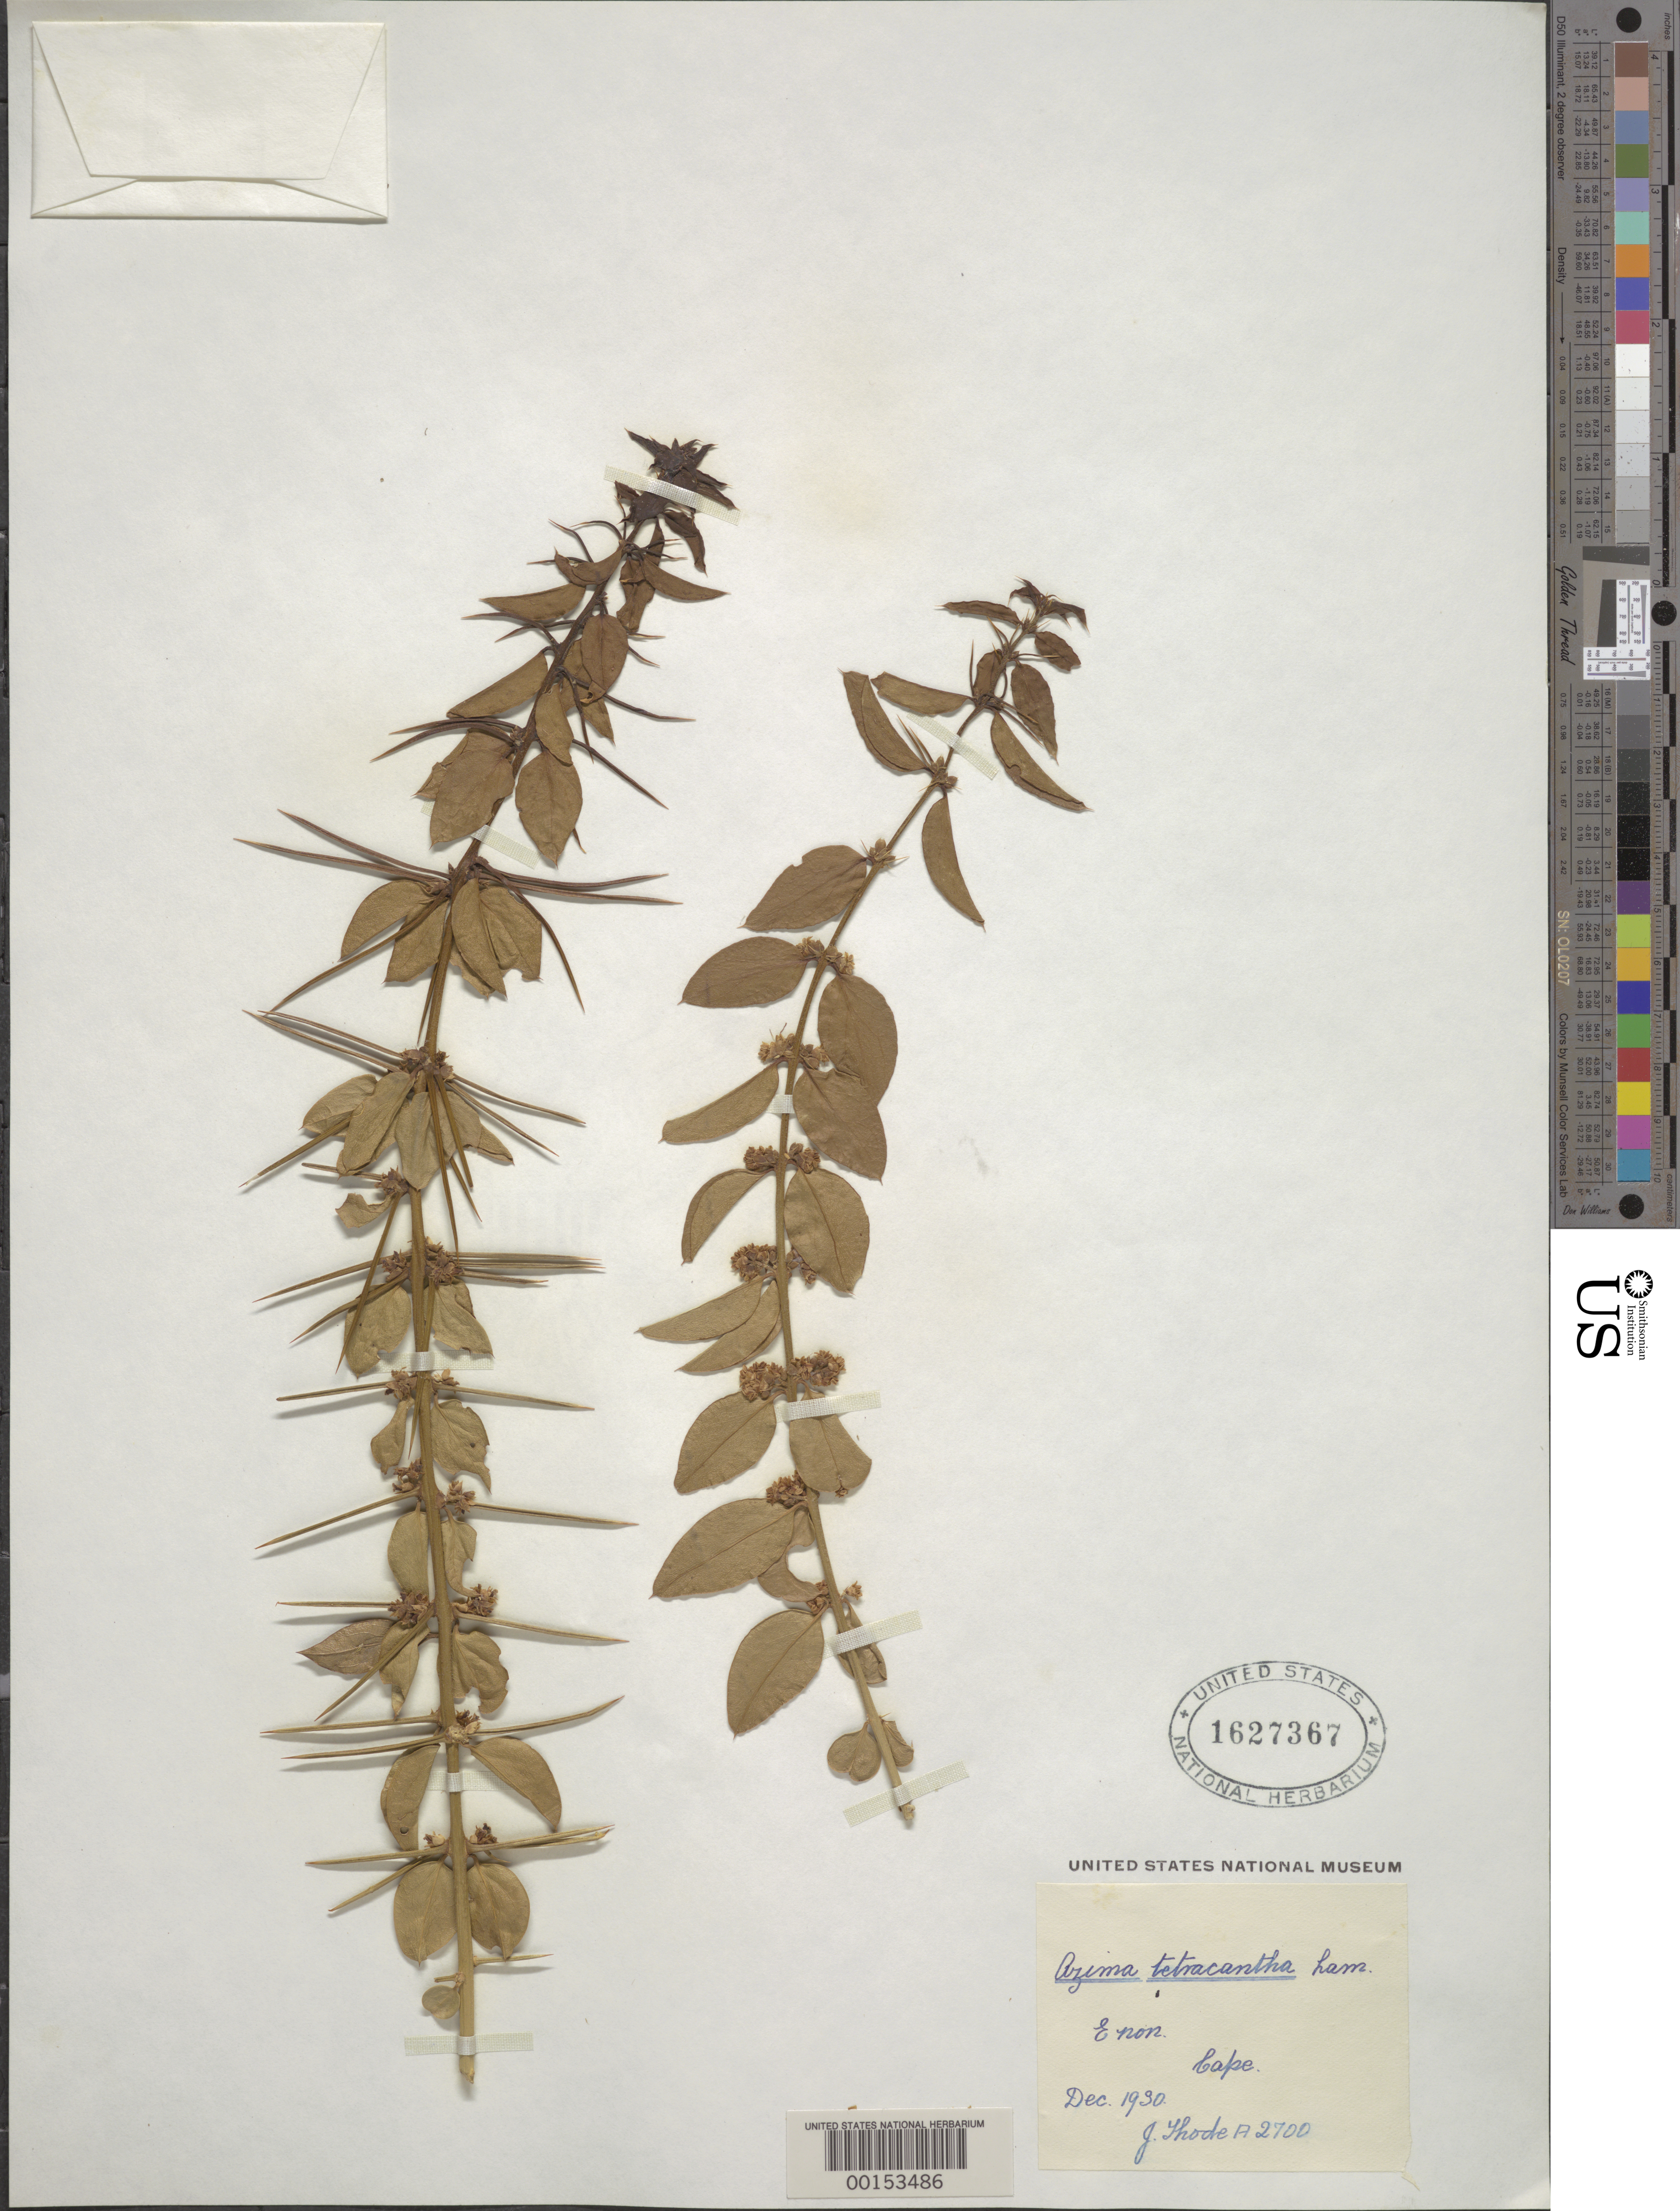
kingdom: Plantae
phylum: Tracheophyta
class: Magnoliopsida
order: Brassicales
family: Salvadoraceae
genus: Azima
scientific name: Azima tetracantha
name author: Lam.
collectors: J. Thode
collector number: A2700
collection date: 1930-12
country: South Africa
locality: Enon. Cape.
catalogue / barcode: US 1627367